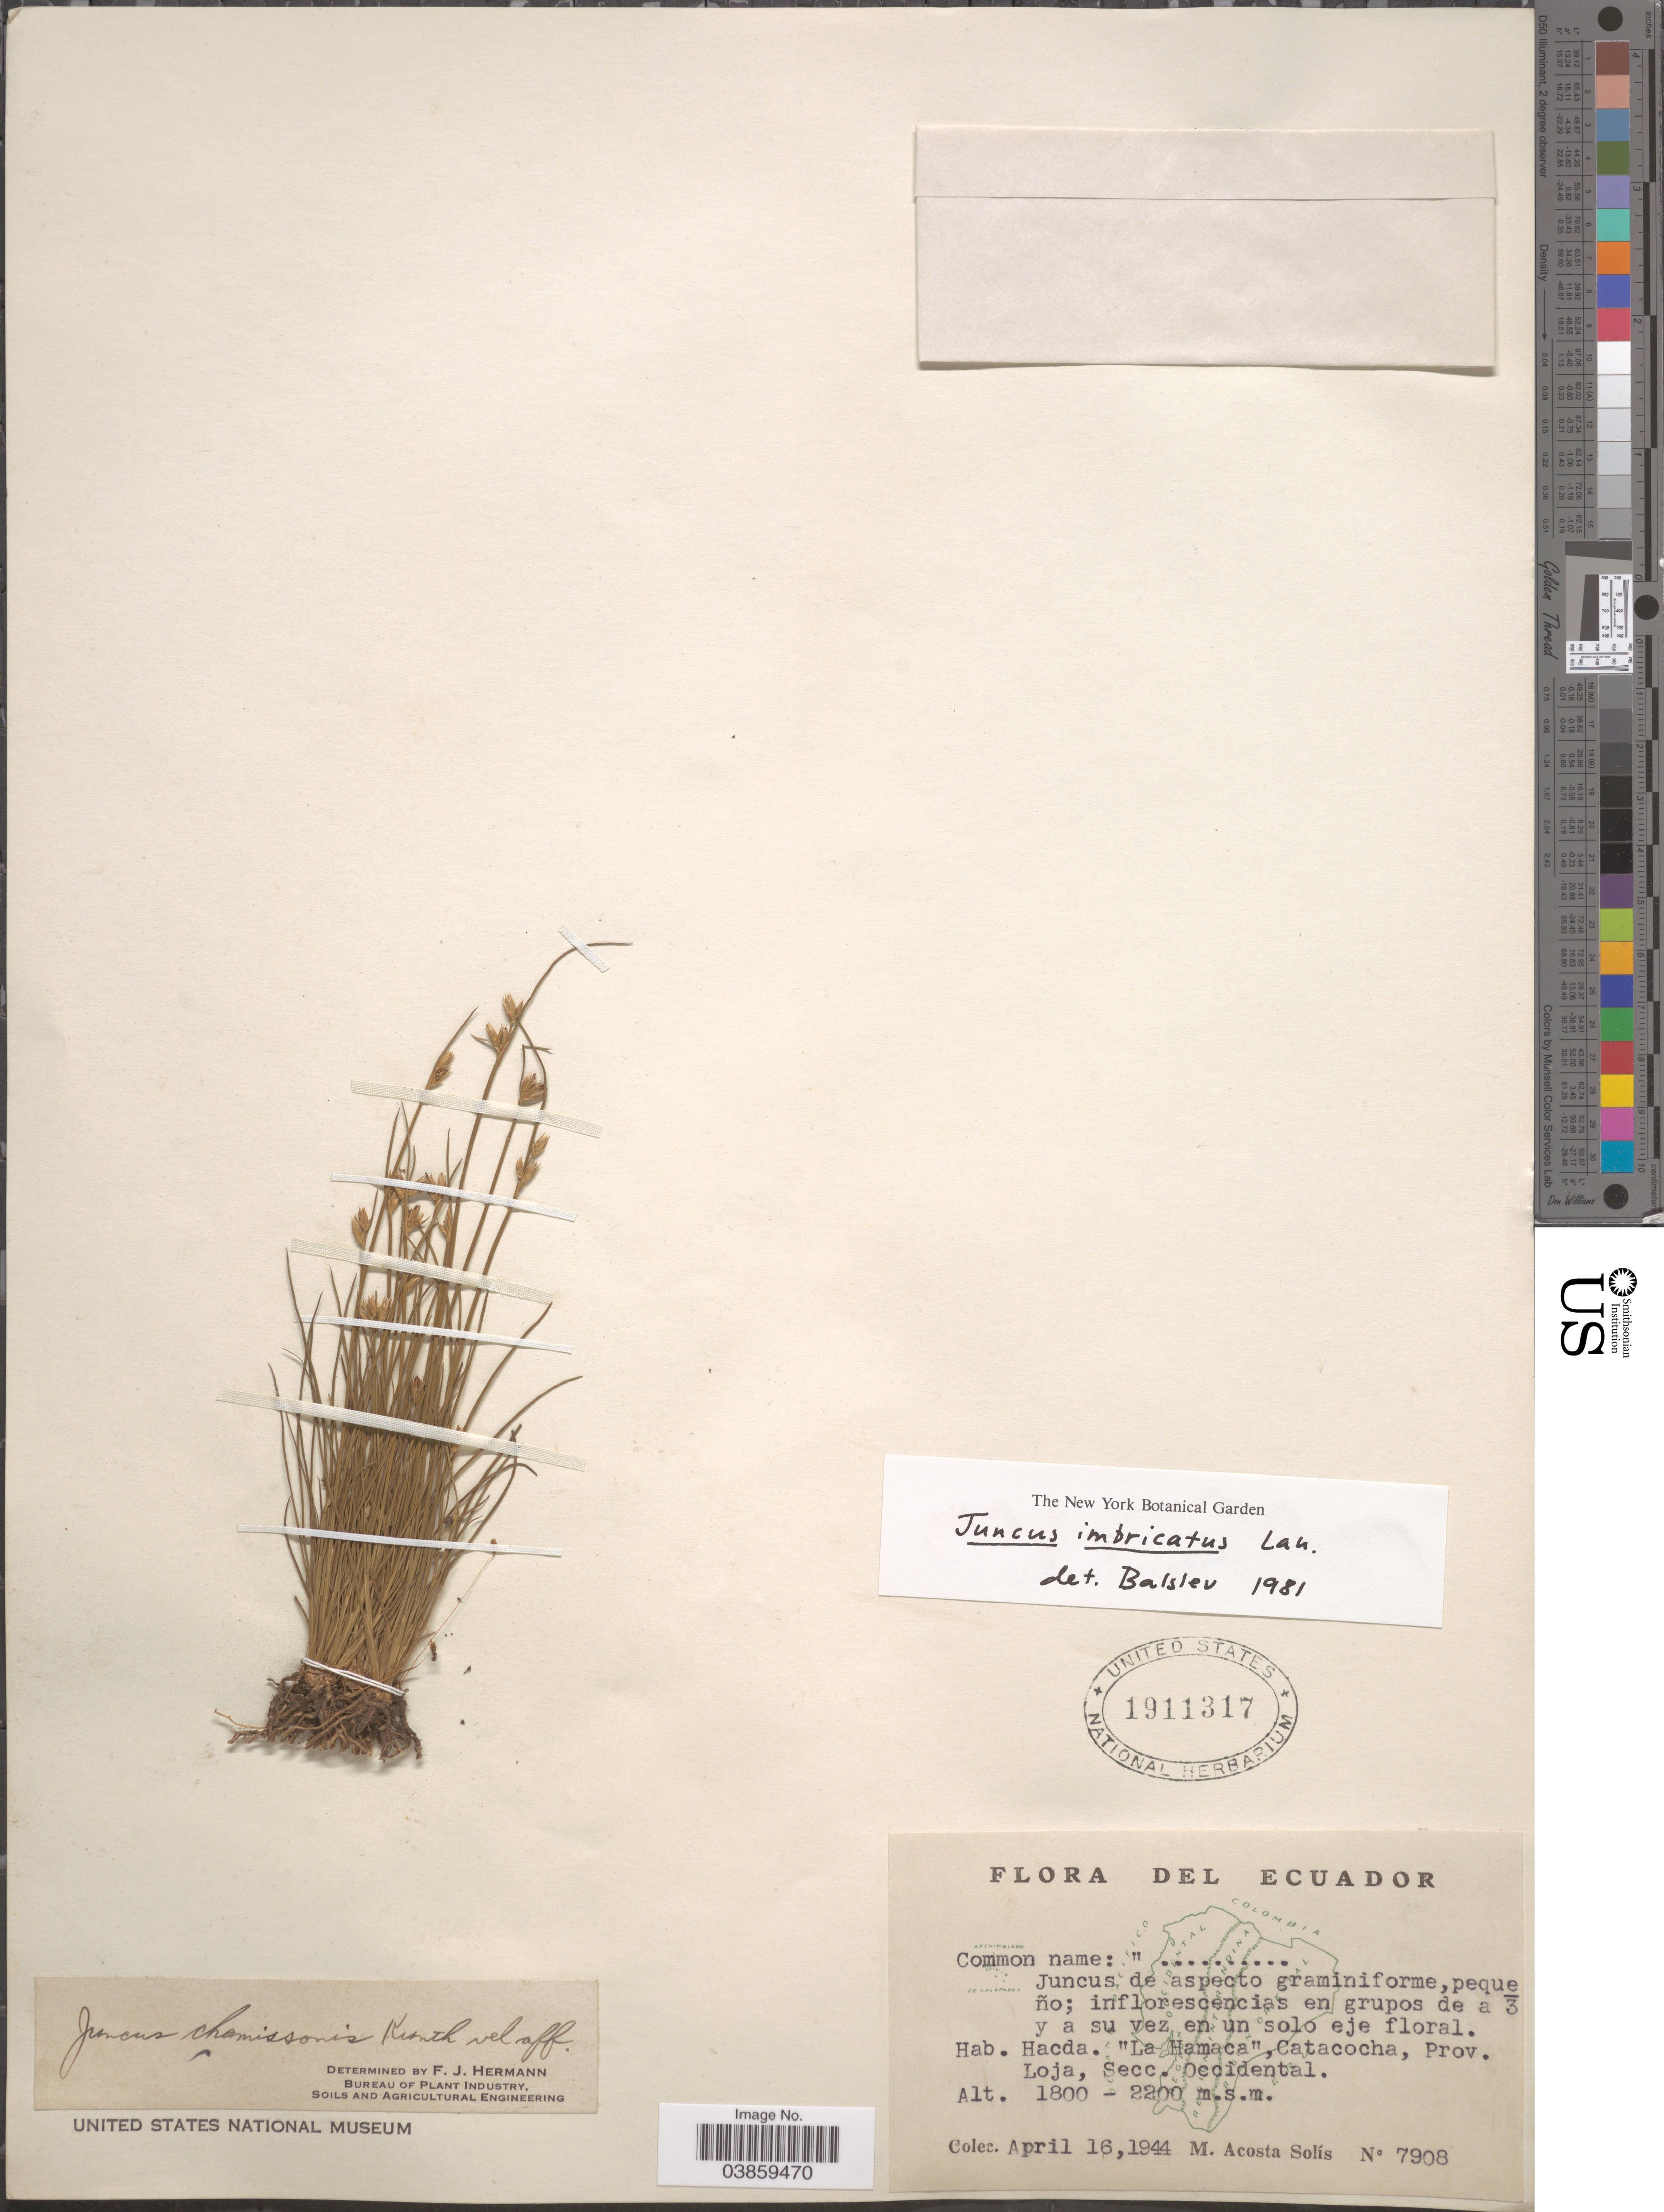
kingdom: Plantae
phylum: Tracheophyta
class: Liliopsida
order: Poales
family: Juncaceae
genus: Juncus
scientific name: Juncus imbricatus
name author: Laharpe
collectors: M. Acosta Solis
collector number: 7908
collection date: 1944-04-16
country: Ecuador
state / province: Loja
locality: Hacda. "La Hamaca", Catacocha, Secc. Occidental.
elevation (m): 1800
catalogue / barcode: US 1911317